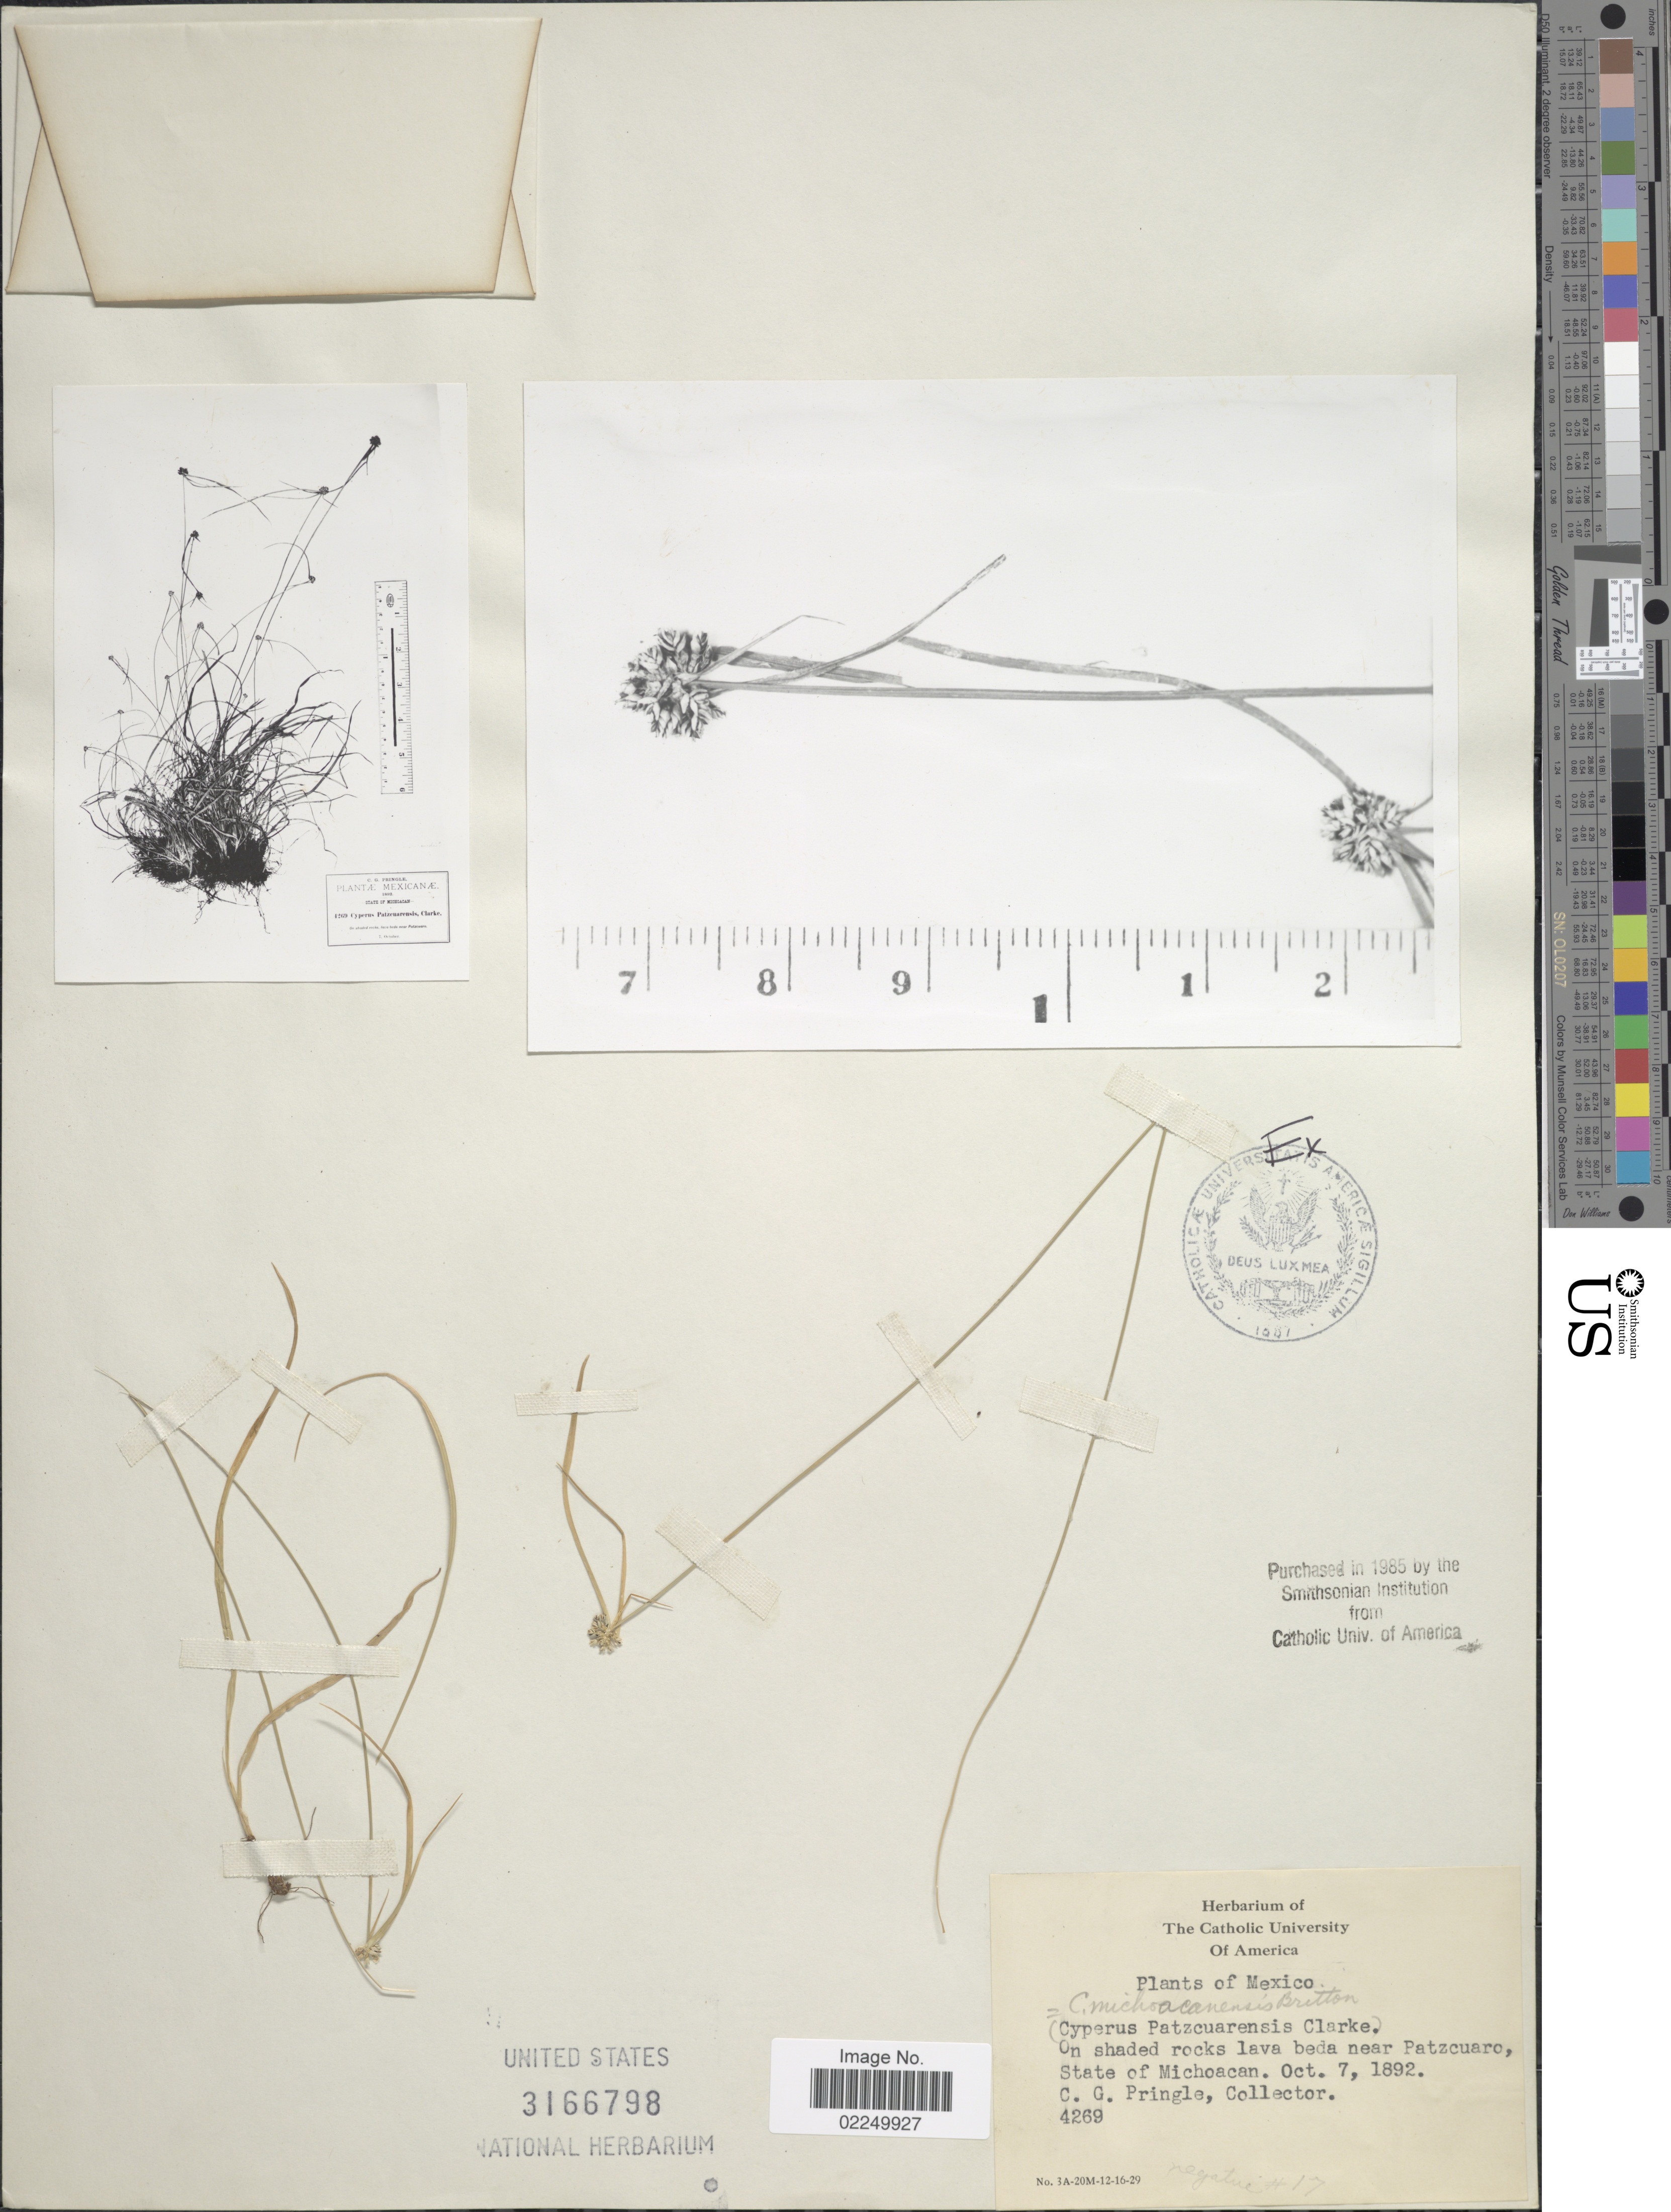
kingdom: Plantae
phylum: Tracheophyta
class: Liliopsida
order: Poales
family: Cyperaceae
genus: Cyperus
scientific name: Cyperus michoacanensis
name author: Britton ex C.B. Clarke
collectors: C. G. Pringle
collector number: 4269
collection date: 1892-10-07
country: Mexico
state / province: Michoacán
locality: On shaded rocks lava beds near Patzcuaro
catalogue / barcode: US 3166798